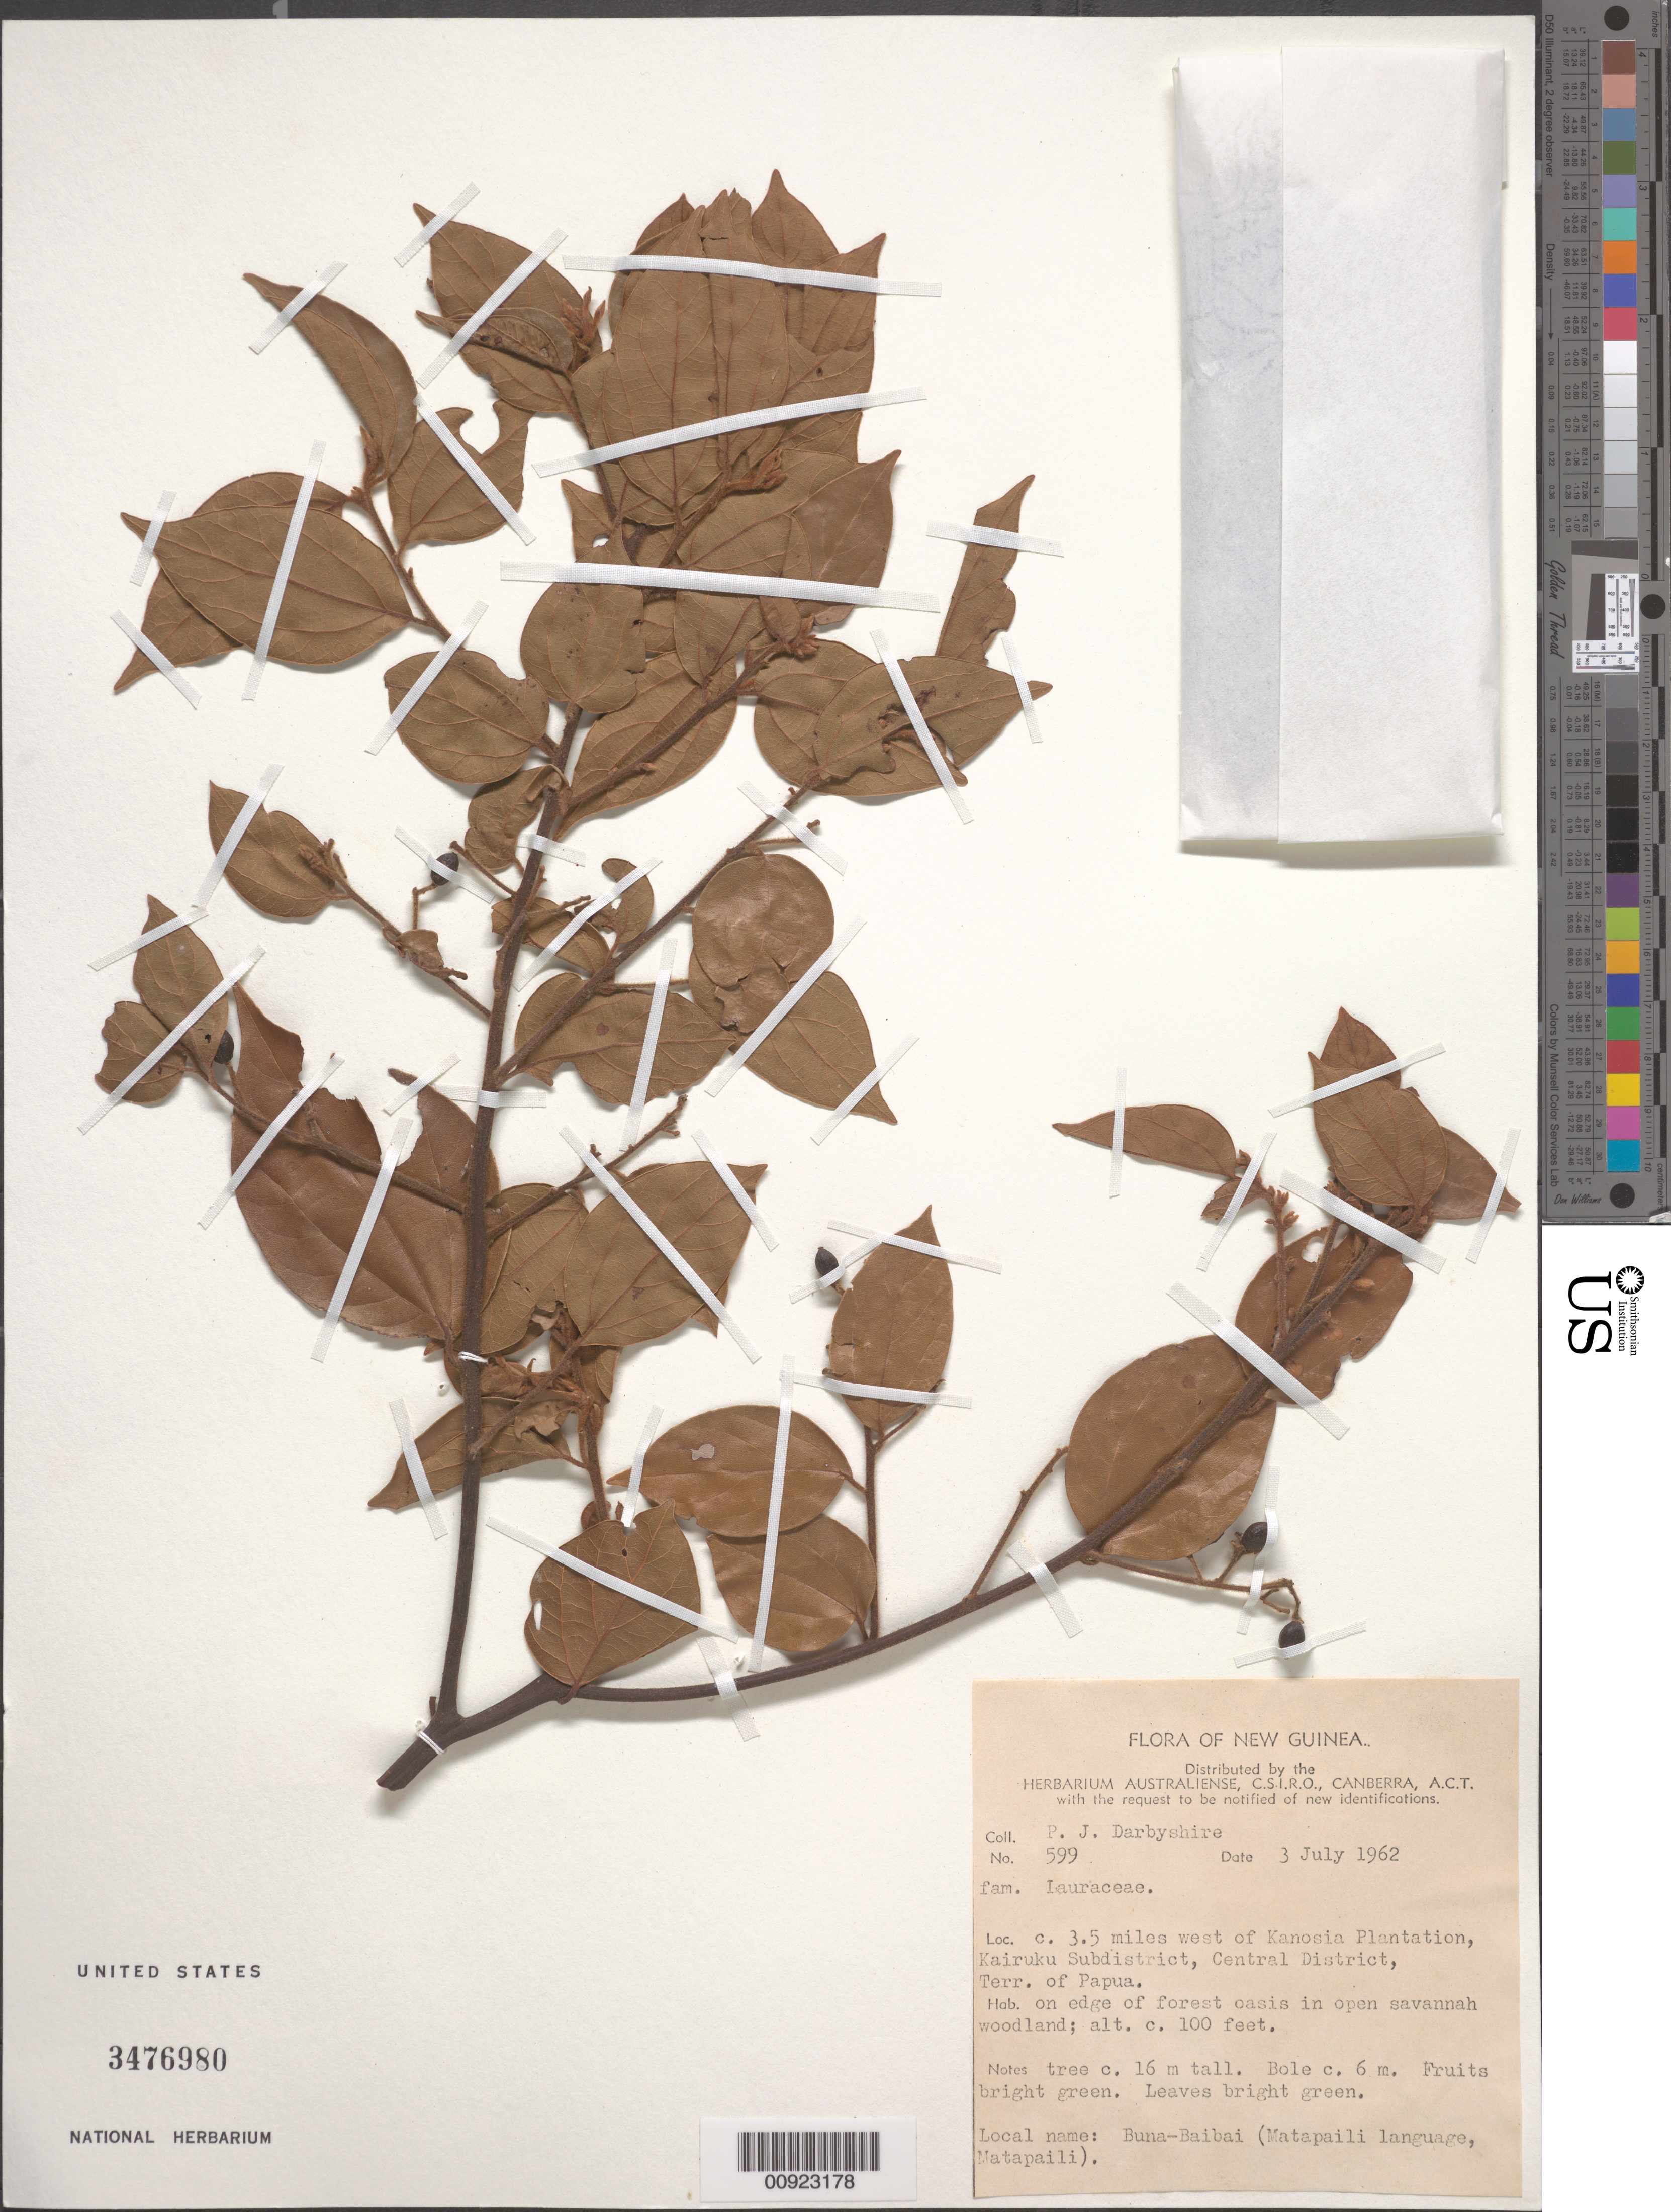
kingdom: Plantae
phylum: Tracheophyta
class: Magnoliopsida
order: Laurales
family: Lauraceae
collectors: P. Darbyshire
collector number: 599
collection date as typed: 03 Jul 1962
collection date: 1962-07-03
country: Papua New Guinea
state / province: Central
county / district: Kairuku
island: New Guinea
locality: c. 3.5 miles west of Kanosia Plantation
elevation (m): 30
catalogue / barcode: US 3476980